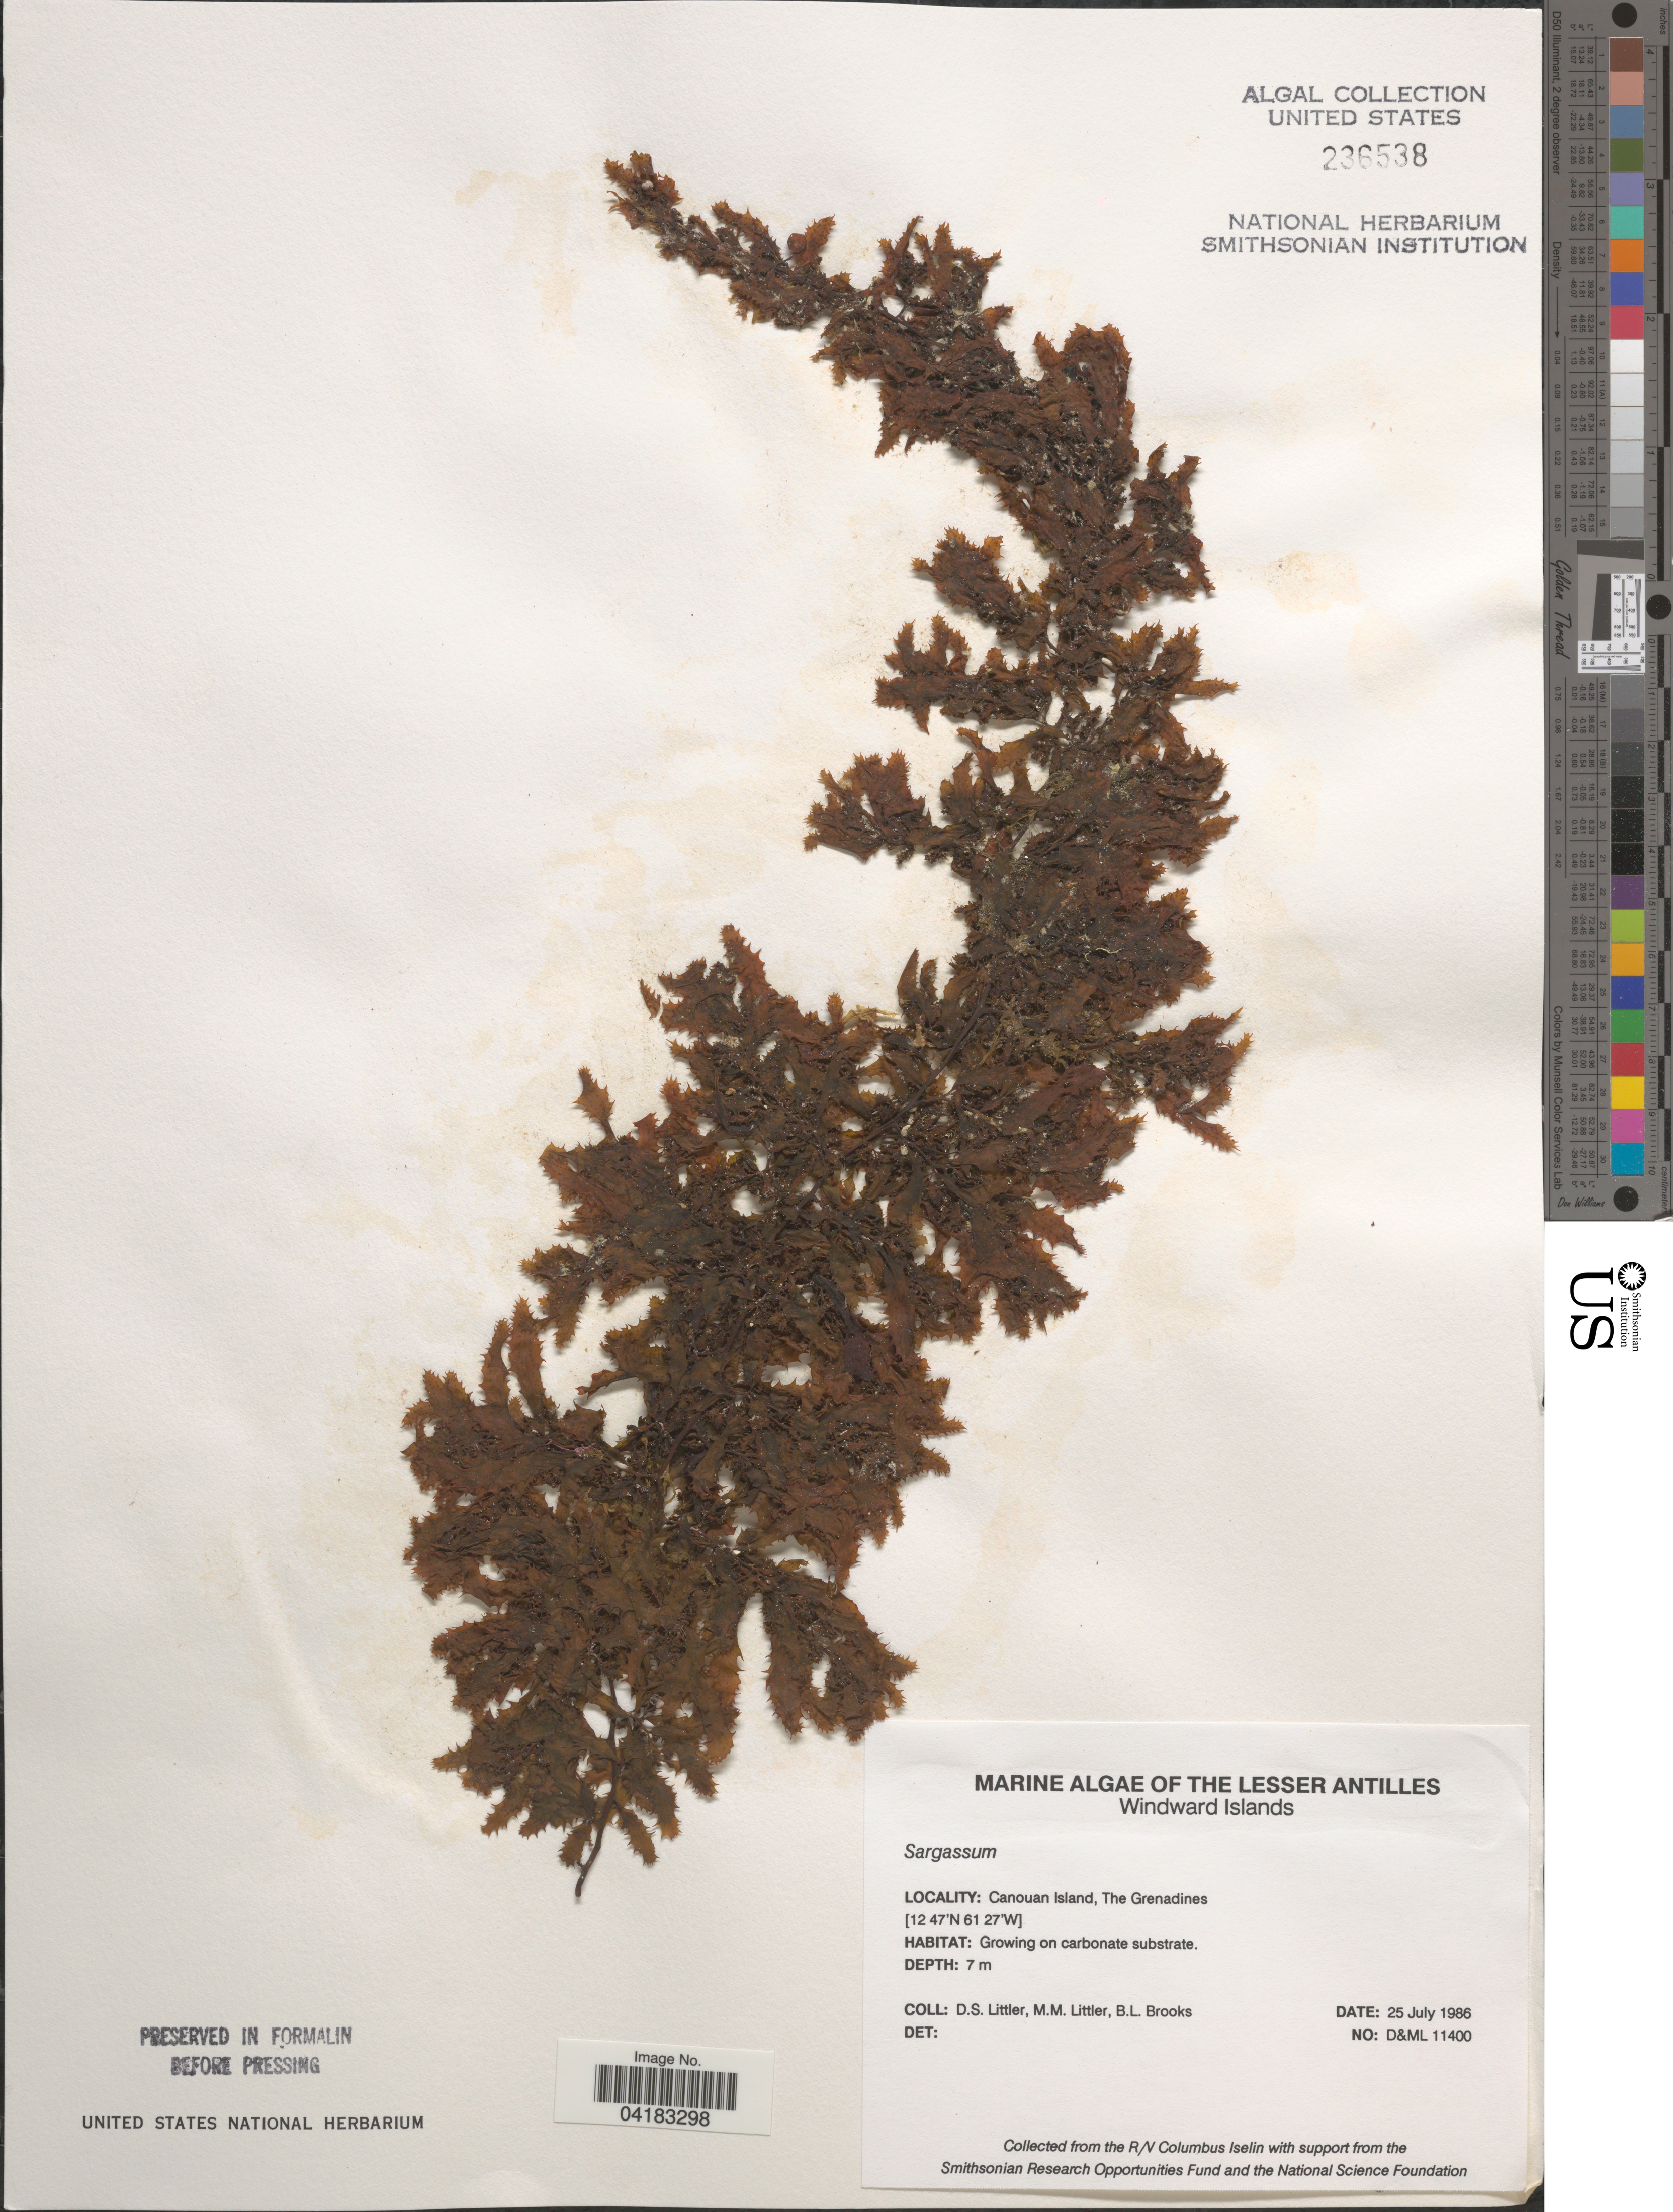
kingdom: Chromista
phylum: Ochrophyta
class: Phaeophyceae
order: Fucales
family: Sargassaceae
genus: Sargassum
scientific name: Sargassum sp.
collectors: D. S. Littler & B. Brooks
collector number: D&ML11400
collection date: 1986-07-25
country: St. Vincent - Grenadines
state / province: Grenadines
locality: The Lesser Antilles. Windward Islands. Canouan Island.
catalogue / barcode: US 236538